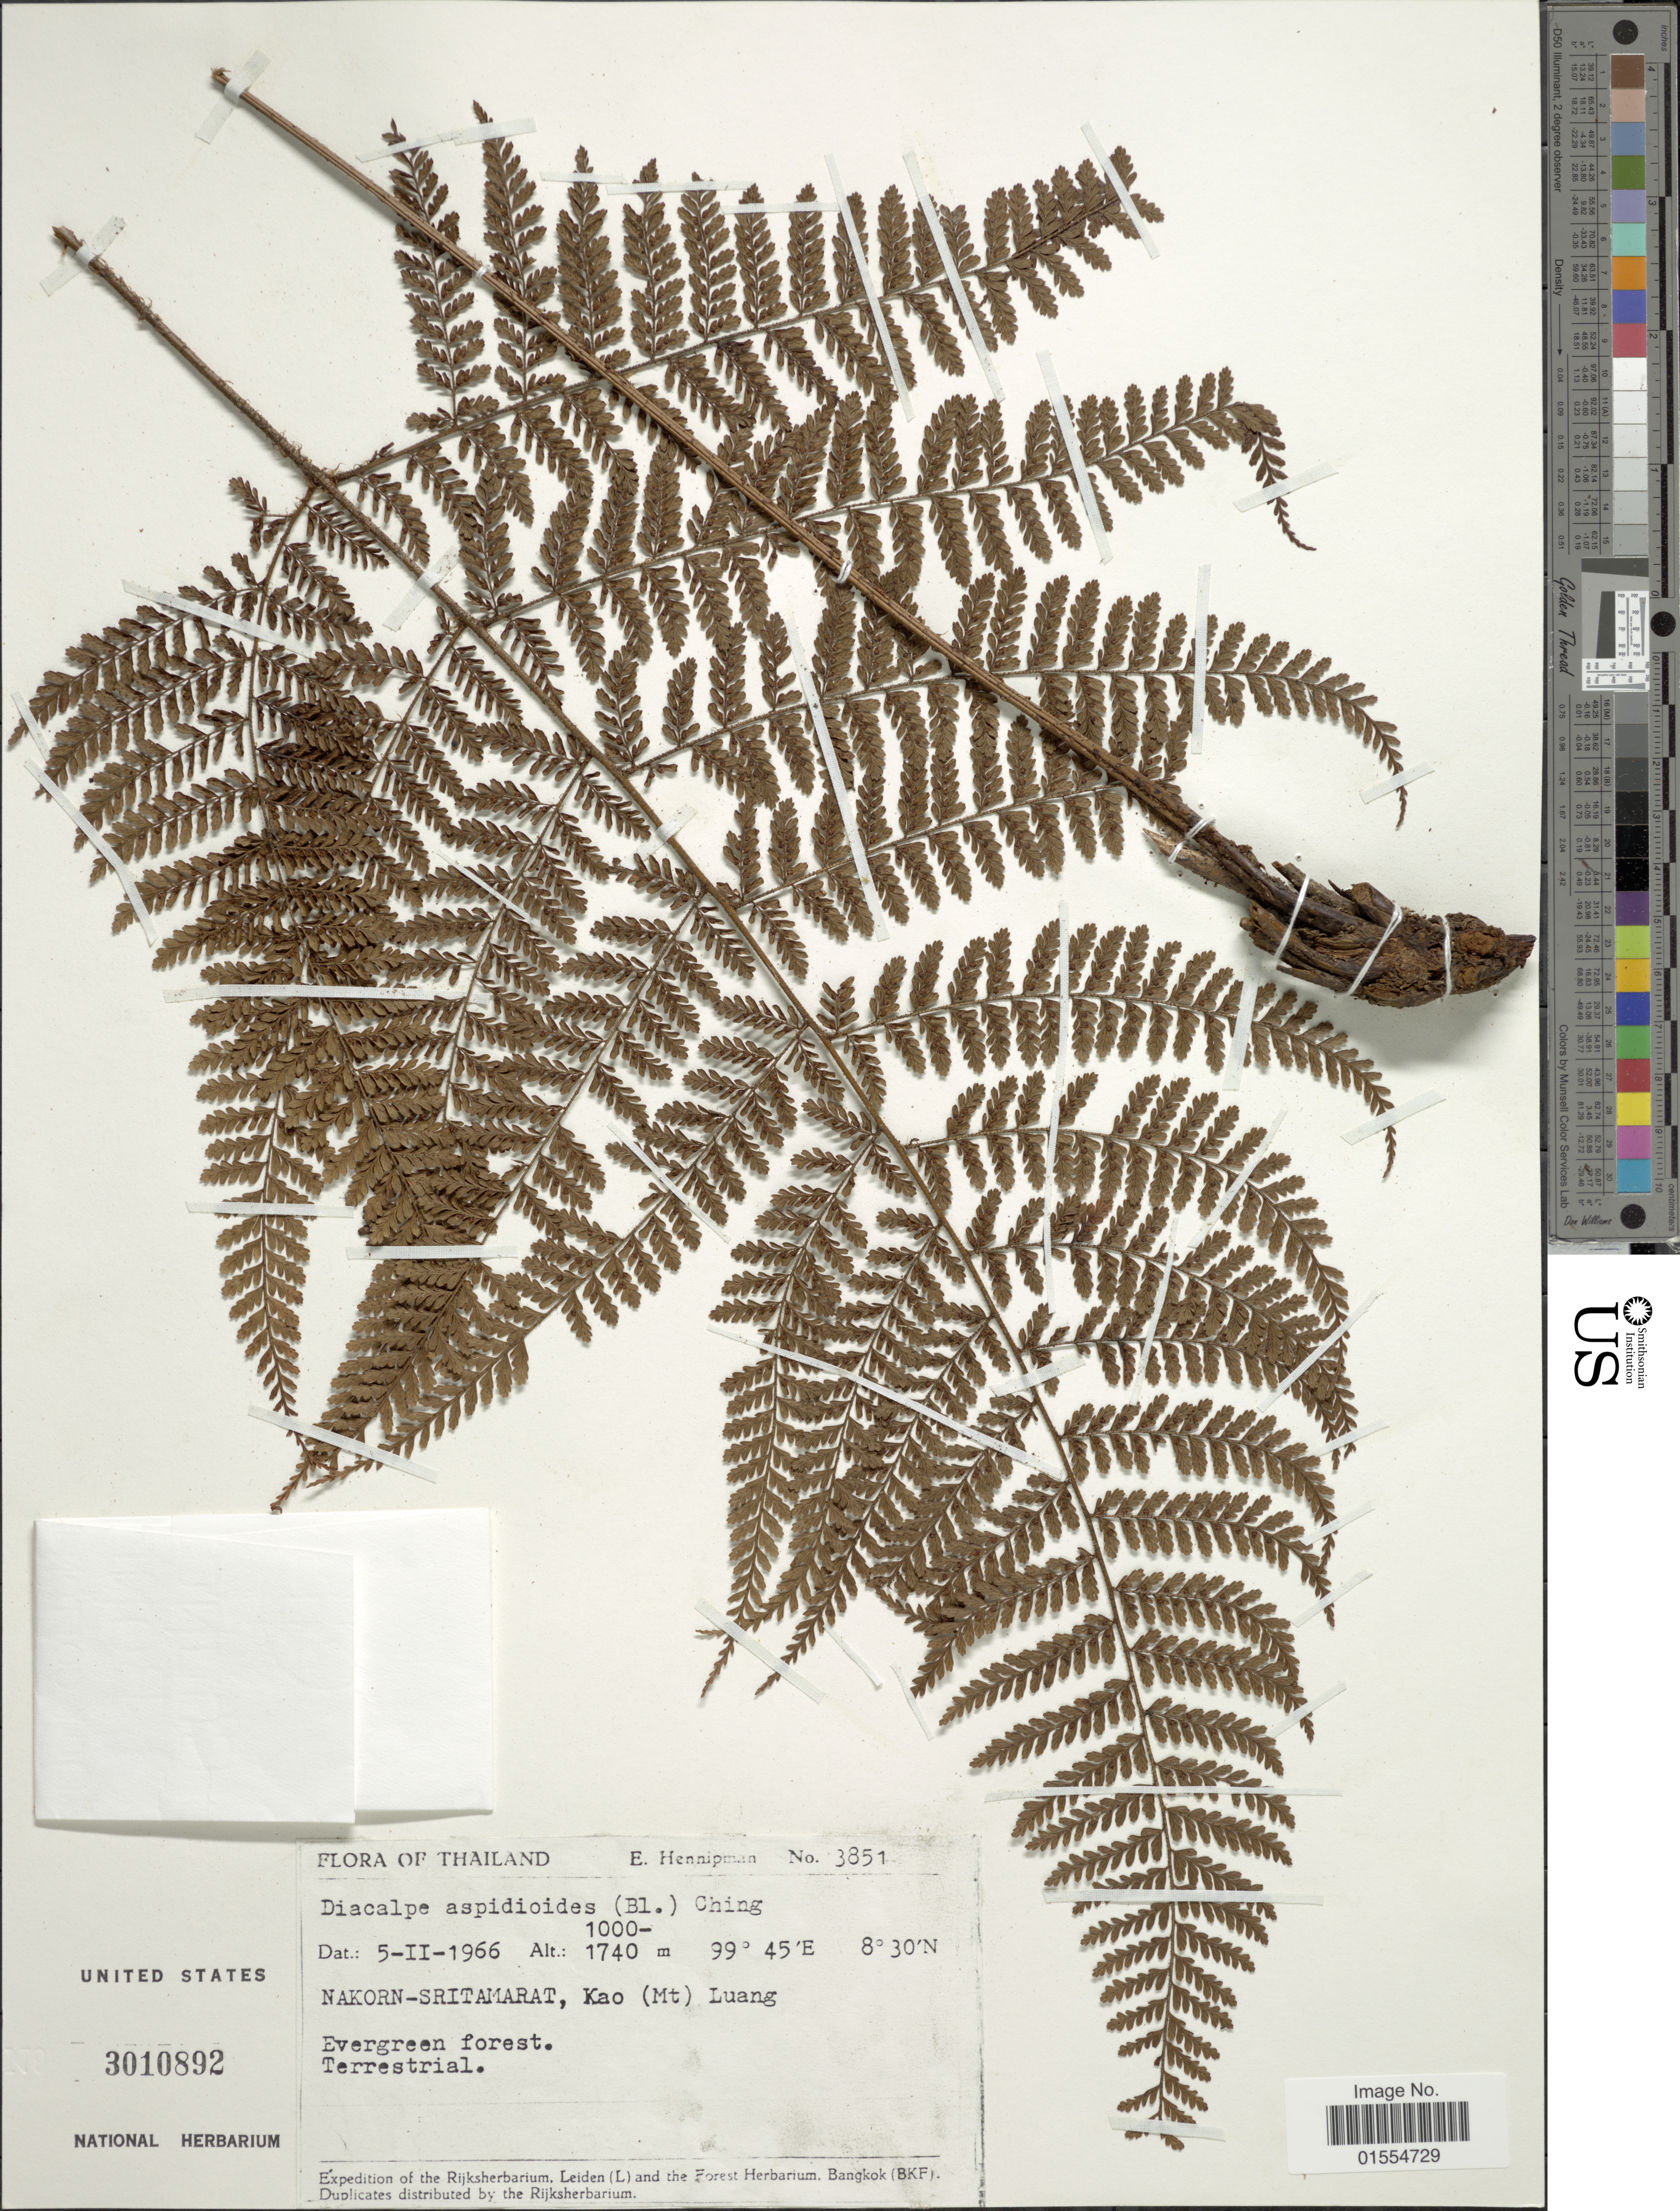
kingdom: Plantae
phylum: Tracheophyta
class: Polypodiopsida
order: Polypodiales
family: Dryopteridaceae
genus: Dryopteris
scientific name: Dryopteris pseudocaenopteris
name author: (Kunze) Li Bing Zhang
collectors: E. Hennipman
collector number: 3851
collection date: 1966-02-05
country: Thailand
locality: Province of Thailand, Nakorn-Sritamarat, Kao (Mt) Luang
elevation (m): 1000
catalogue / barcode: US 3010892